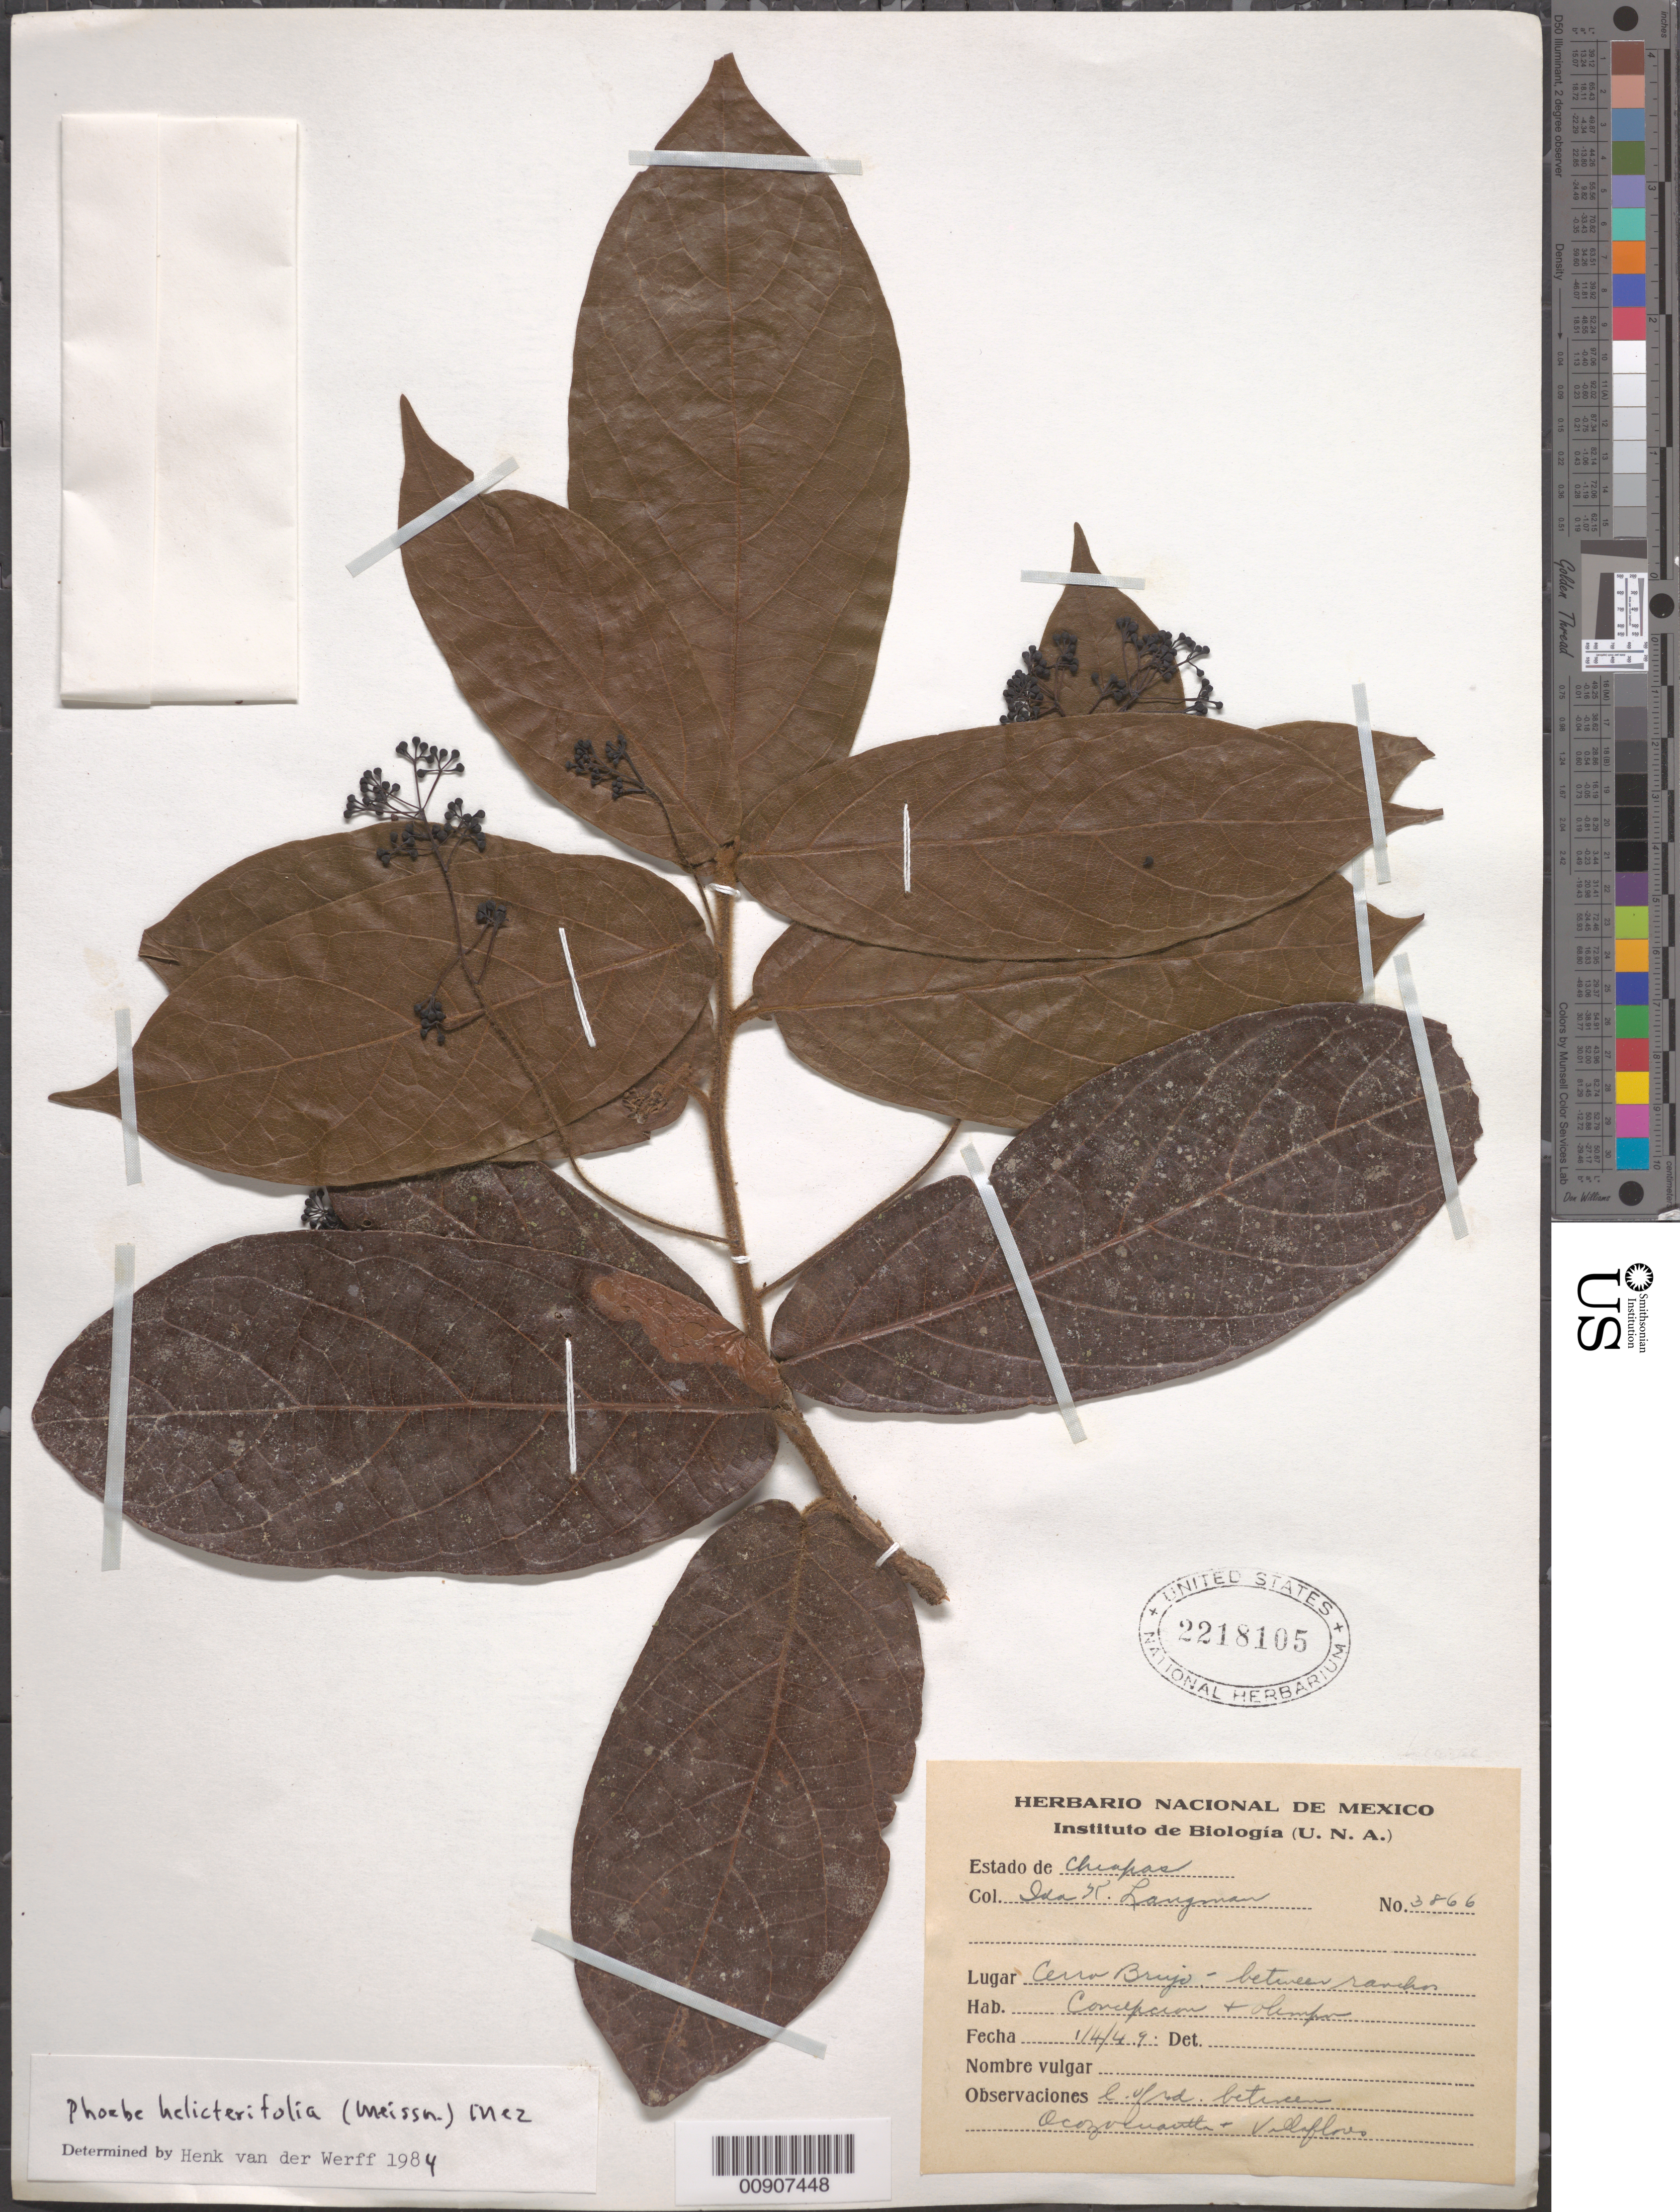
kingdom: Plantae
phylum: Tracheophyta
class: Magnoliopsida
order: Laurales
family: Lauraceae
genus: Phoebe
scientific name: Phoebe helicterifolia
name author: (Meisn.) Mez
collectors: I. K. Langman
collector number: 3866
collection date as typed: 04 Jan 1949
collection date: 1949-01-04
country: Mexico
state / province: Chiapas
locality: Cerro Brujo - between ranchos Concepción & Olimpo, Chiapas. L. of rd. between Ocozocuatla - Villaflores.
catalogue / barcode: US 2218105